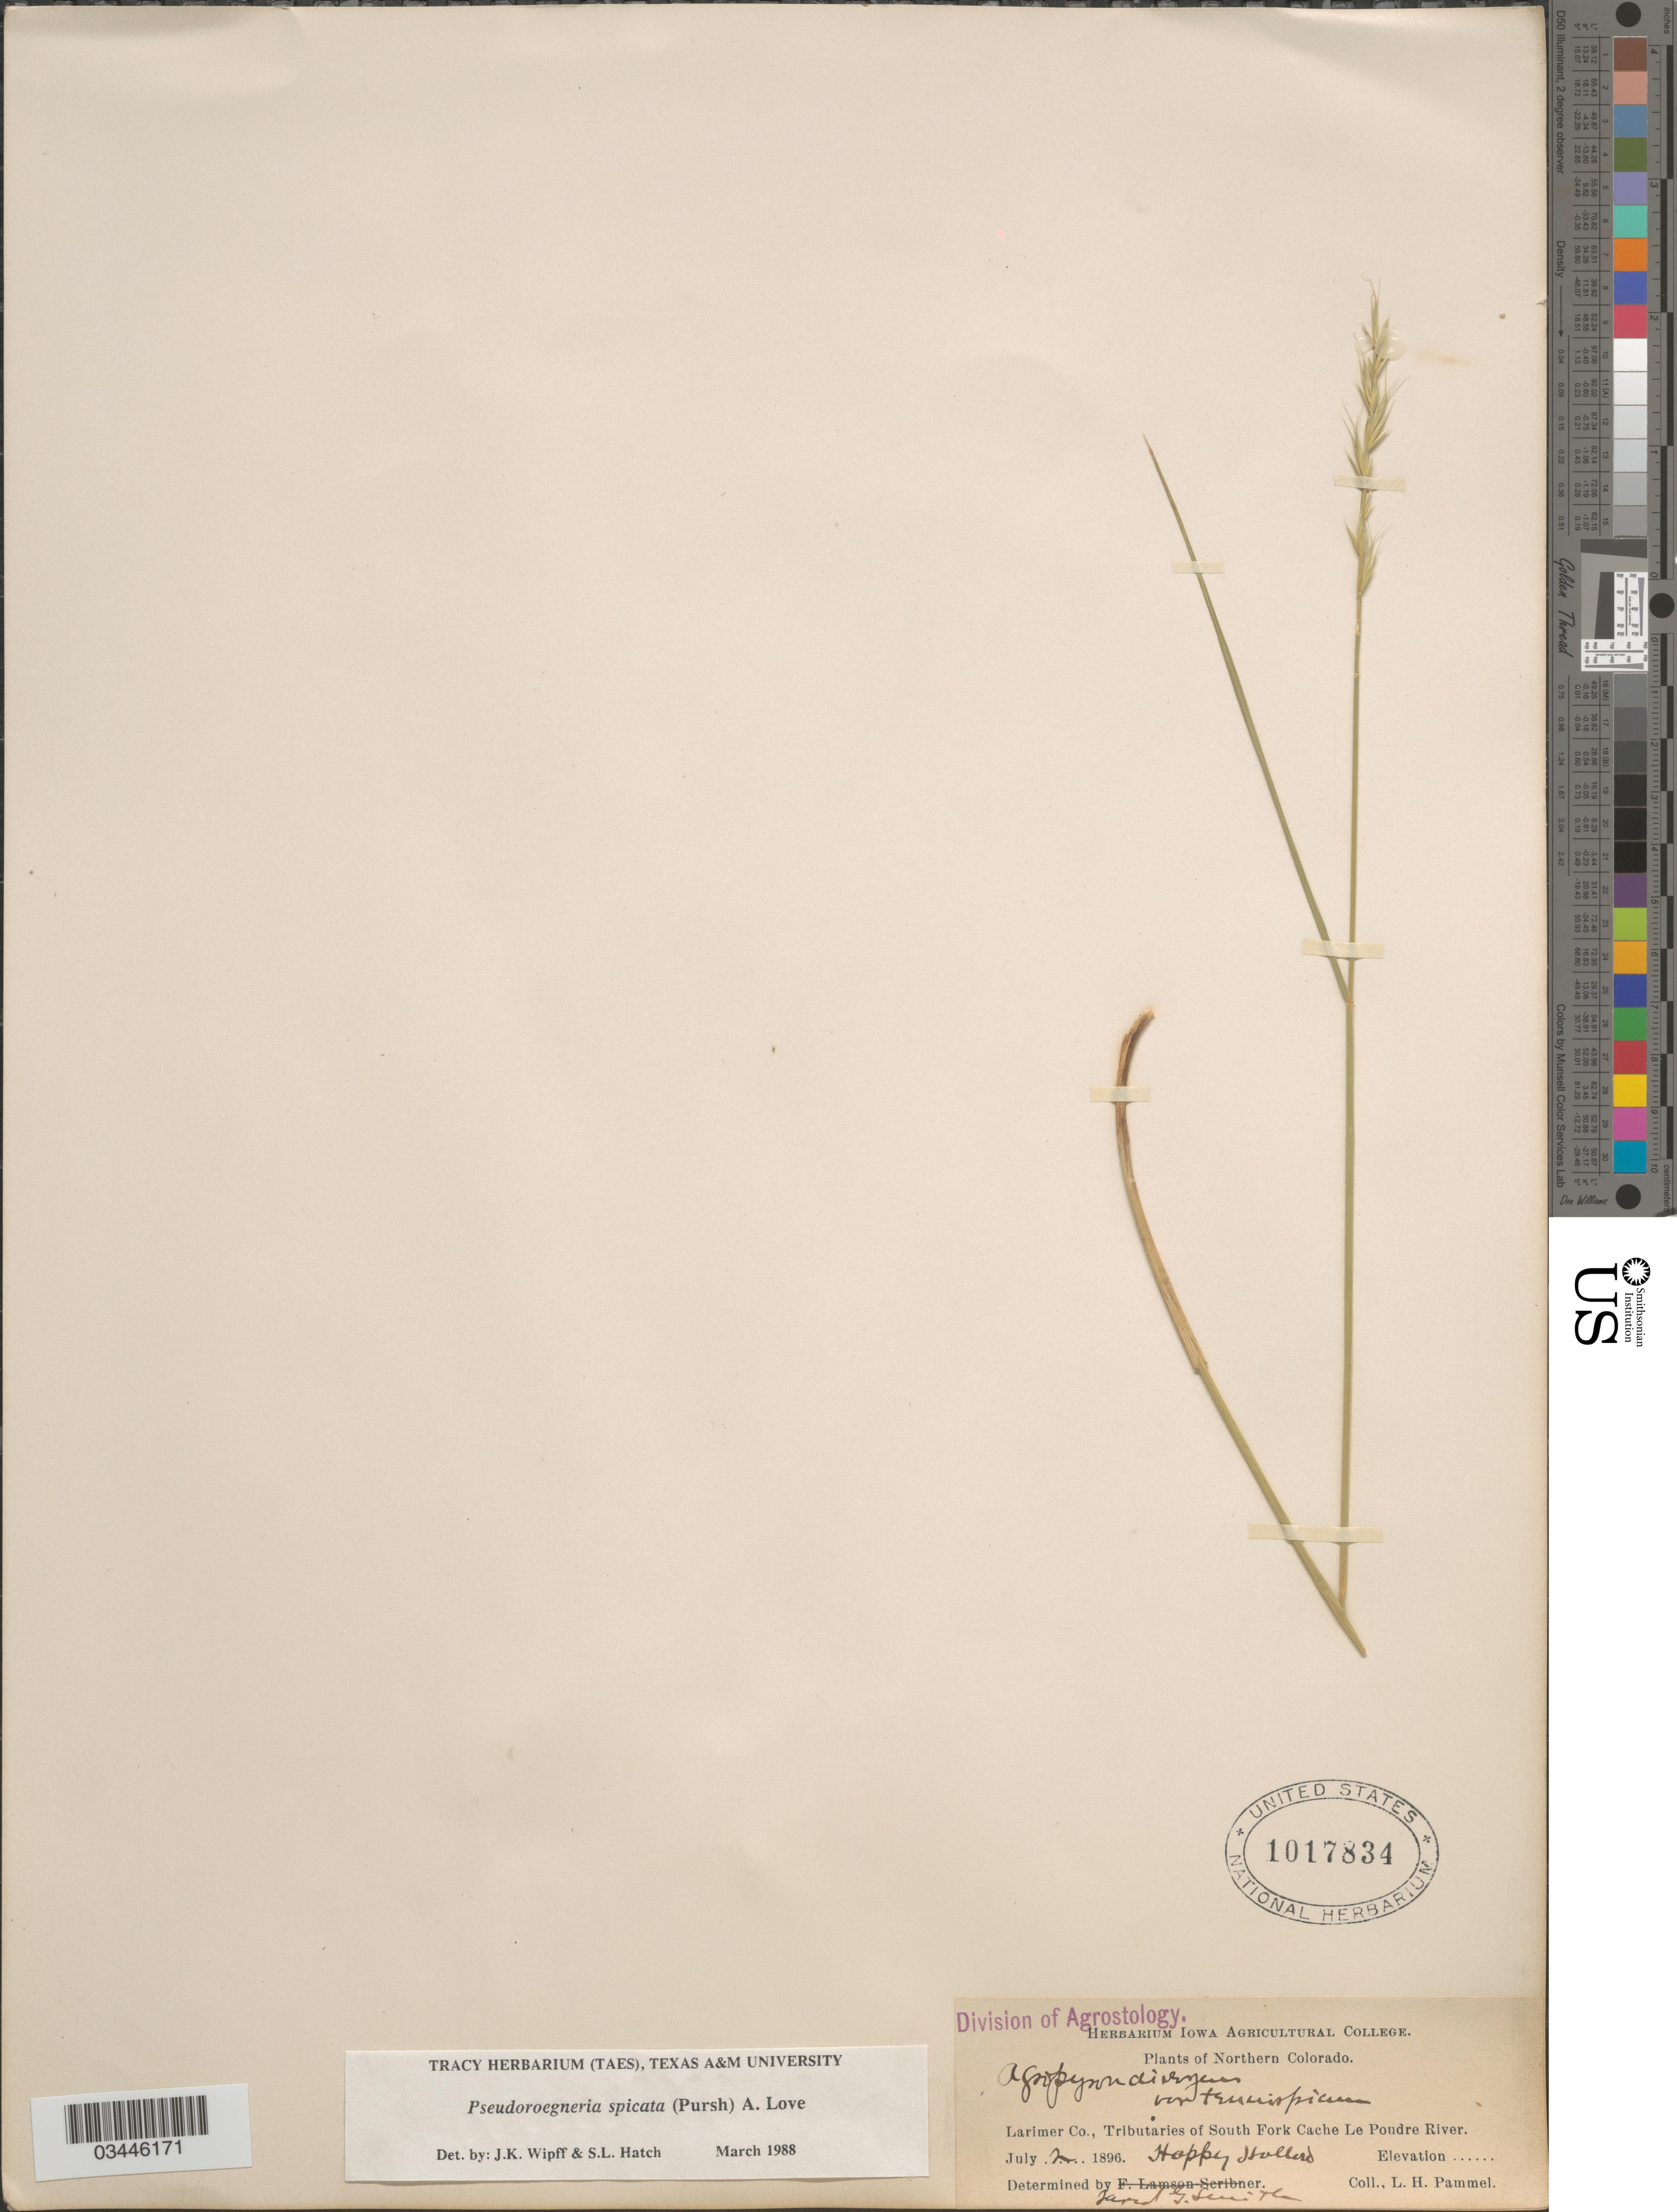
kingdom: Plantae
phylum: Tracheophyta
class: Liliopsida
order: Poales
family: Poaceae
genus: Pseudoroegneria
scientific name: Pseudoroegneria spicata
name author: (Pursh) Á. Löve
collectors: L. Pammel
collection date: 1896-07-02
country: United States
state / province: Colorado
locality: Northern Colorado. Larimer Co., Tributaries of South Fork Cache Le Poudre River. Happy Hollow.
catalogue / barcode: US 1017834